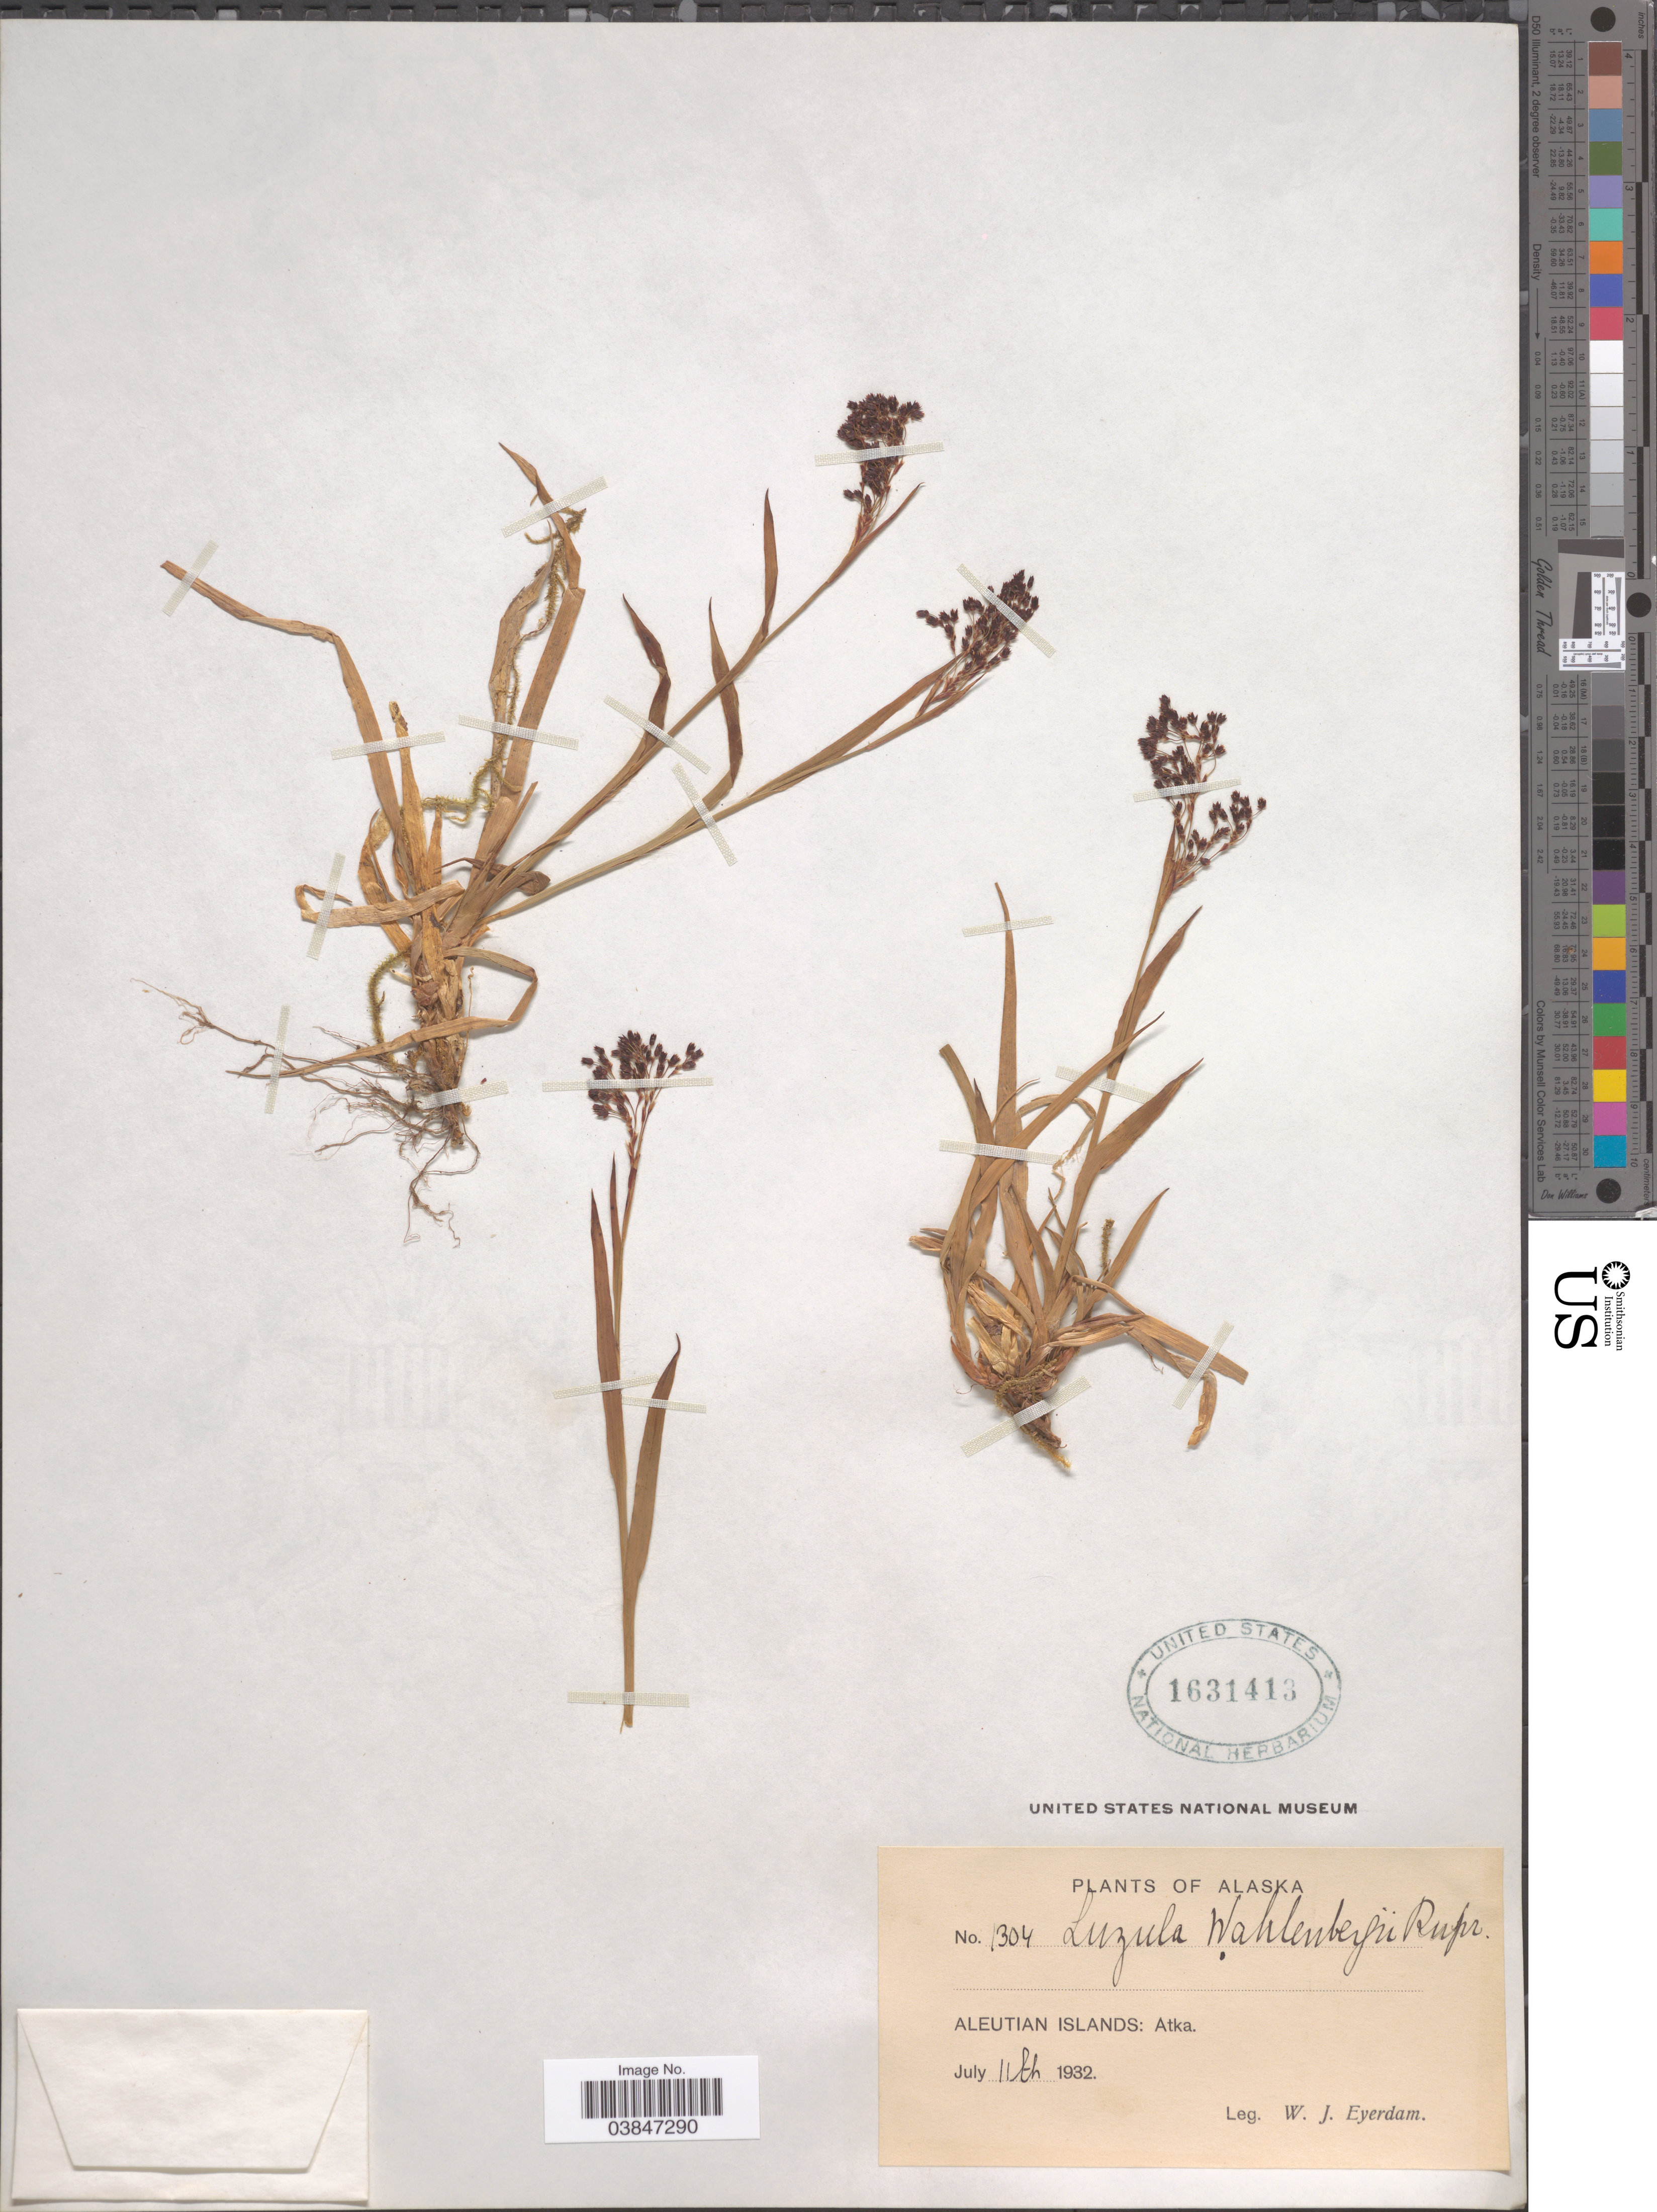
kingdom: Plantae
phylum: Tracheophyta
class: Liliopsida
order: Poales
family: Juncaceae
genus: Luzula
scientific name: Luzula wahlenbergii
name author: Rupr.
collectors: W. J. Eyerdam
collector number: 1304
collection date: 1932-07-11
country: United States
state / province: Alaska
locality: Aleutian Islands: Atka.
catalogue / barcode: US 1631413